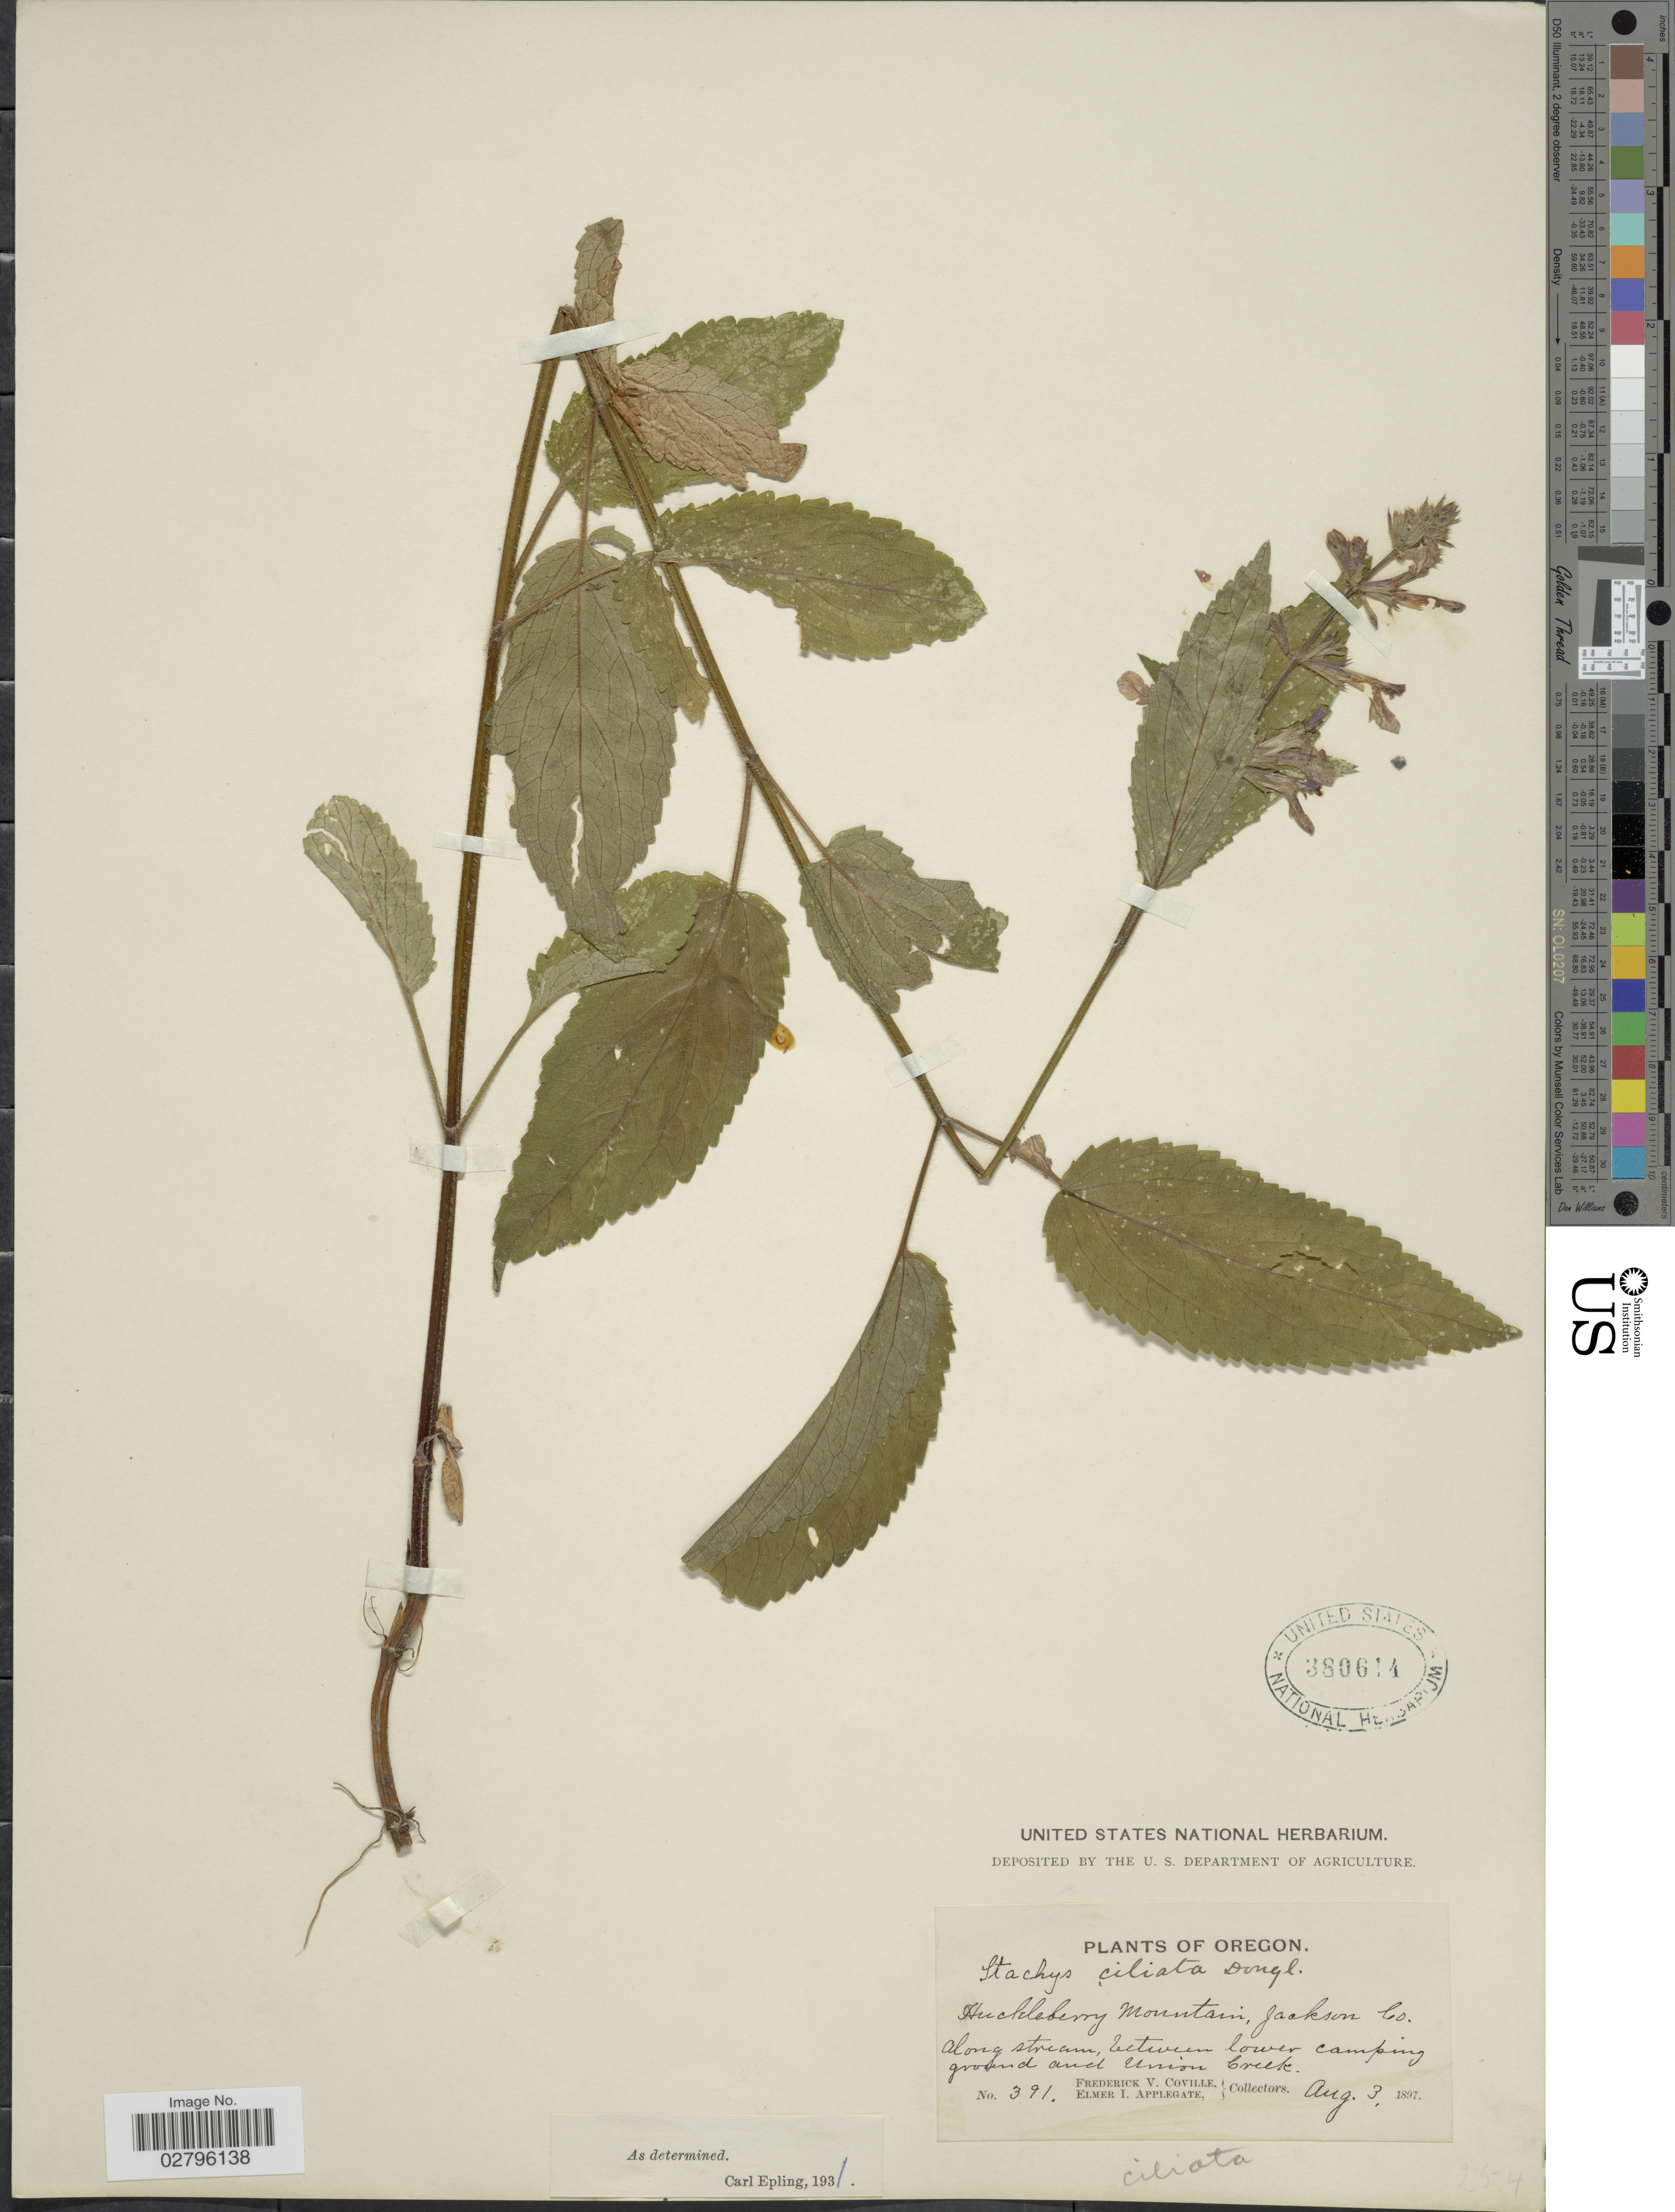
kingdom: Plantae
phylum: Tracheophyta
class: Magnoliopsida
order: Lamiales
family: Lamiaceae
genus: Stachys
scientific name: Stachys ciliata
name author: Douglas ex Benth.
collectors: F. V. Coville & E. I. Applegate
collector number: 391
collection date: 1897-08-03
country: United States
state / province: Oregon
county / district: Jackson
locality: Huckleberry Mountain, Jackson Co., Along stream between lower camping ground and Union Creek.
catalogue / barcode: US 380614